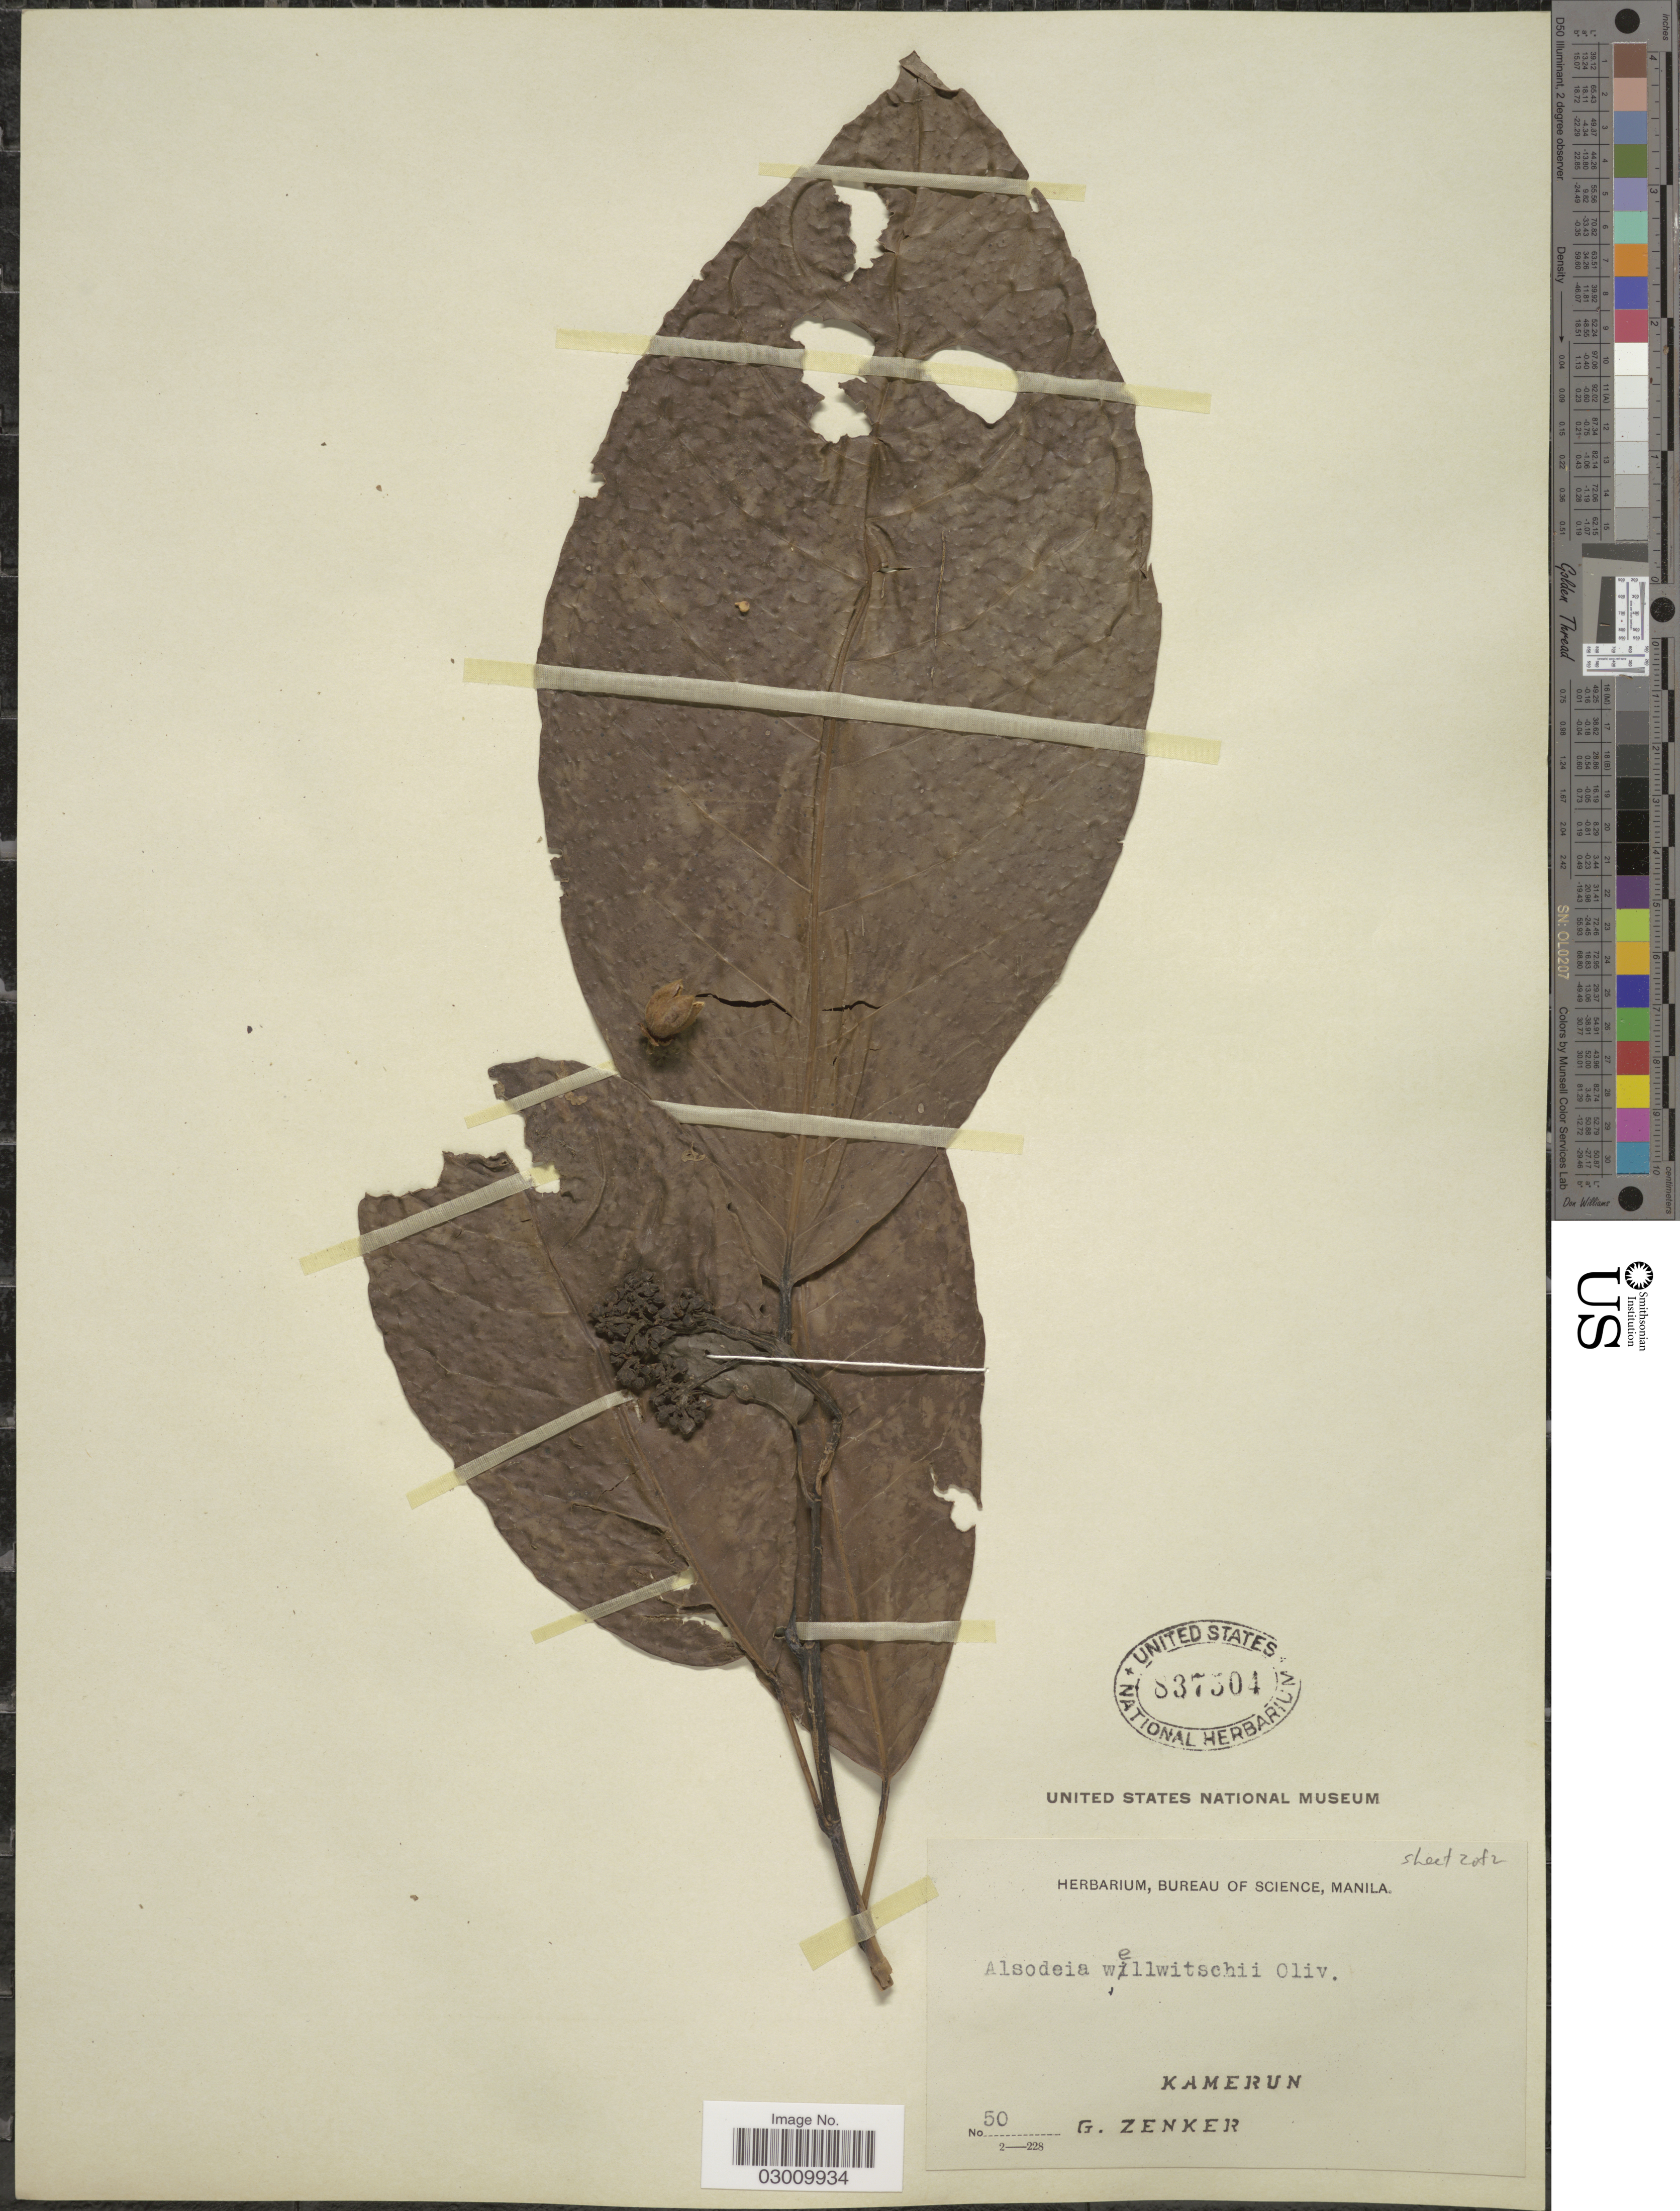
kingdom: Plantae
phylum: Tracheophyta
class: Magnoliopsida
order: Malpighiales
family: Violaceae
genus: Rinorea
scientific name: Rinorea welwitschii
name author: (Oliv.) Kuntze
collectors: G. A. Zenker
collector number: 50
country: Cameroon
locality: Kamerun.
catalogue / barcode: US 837504